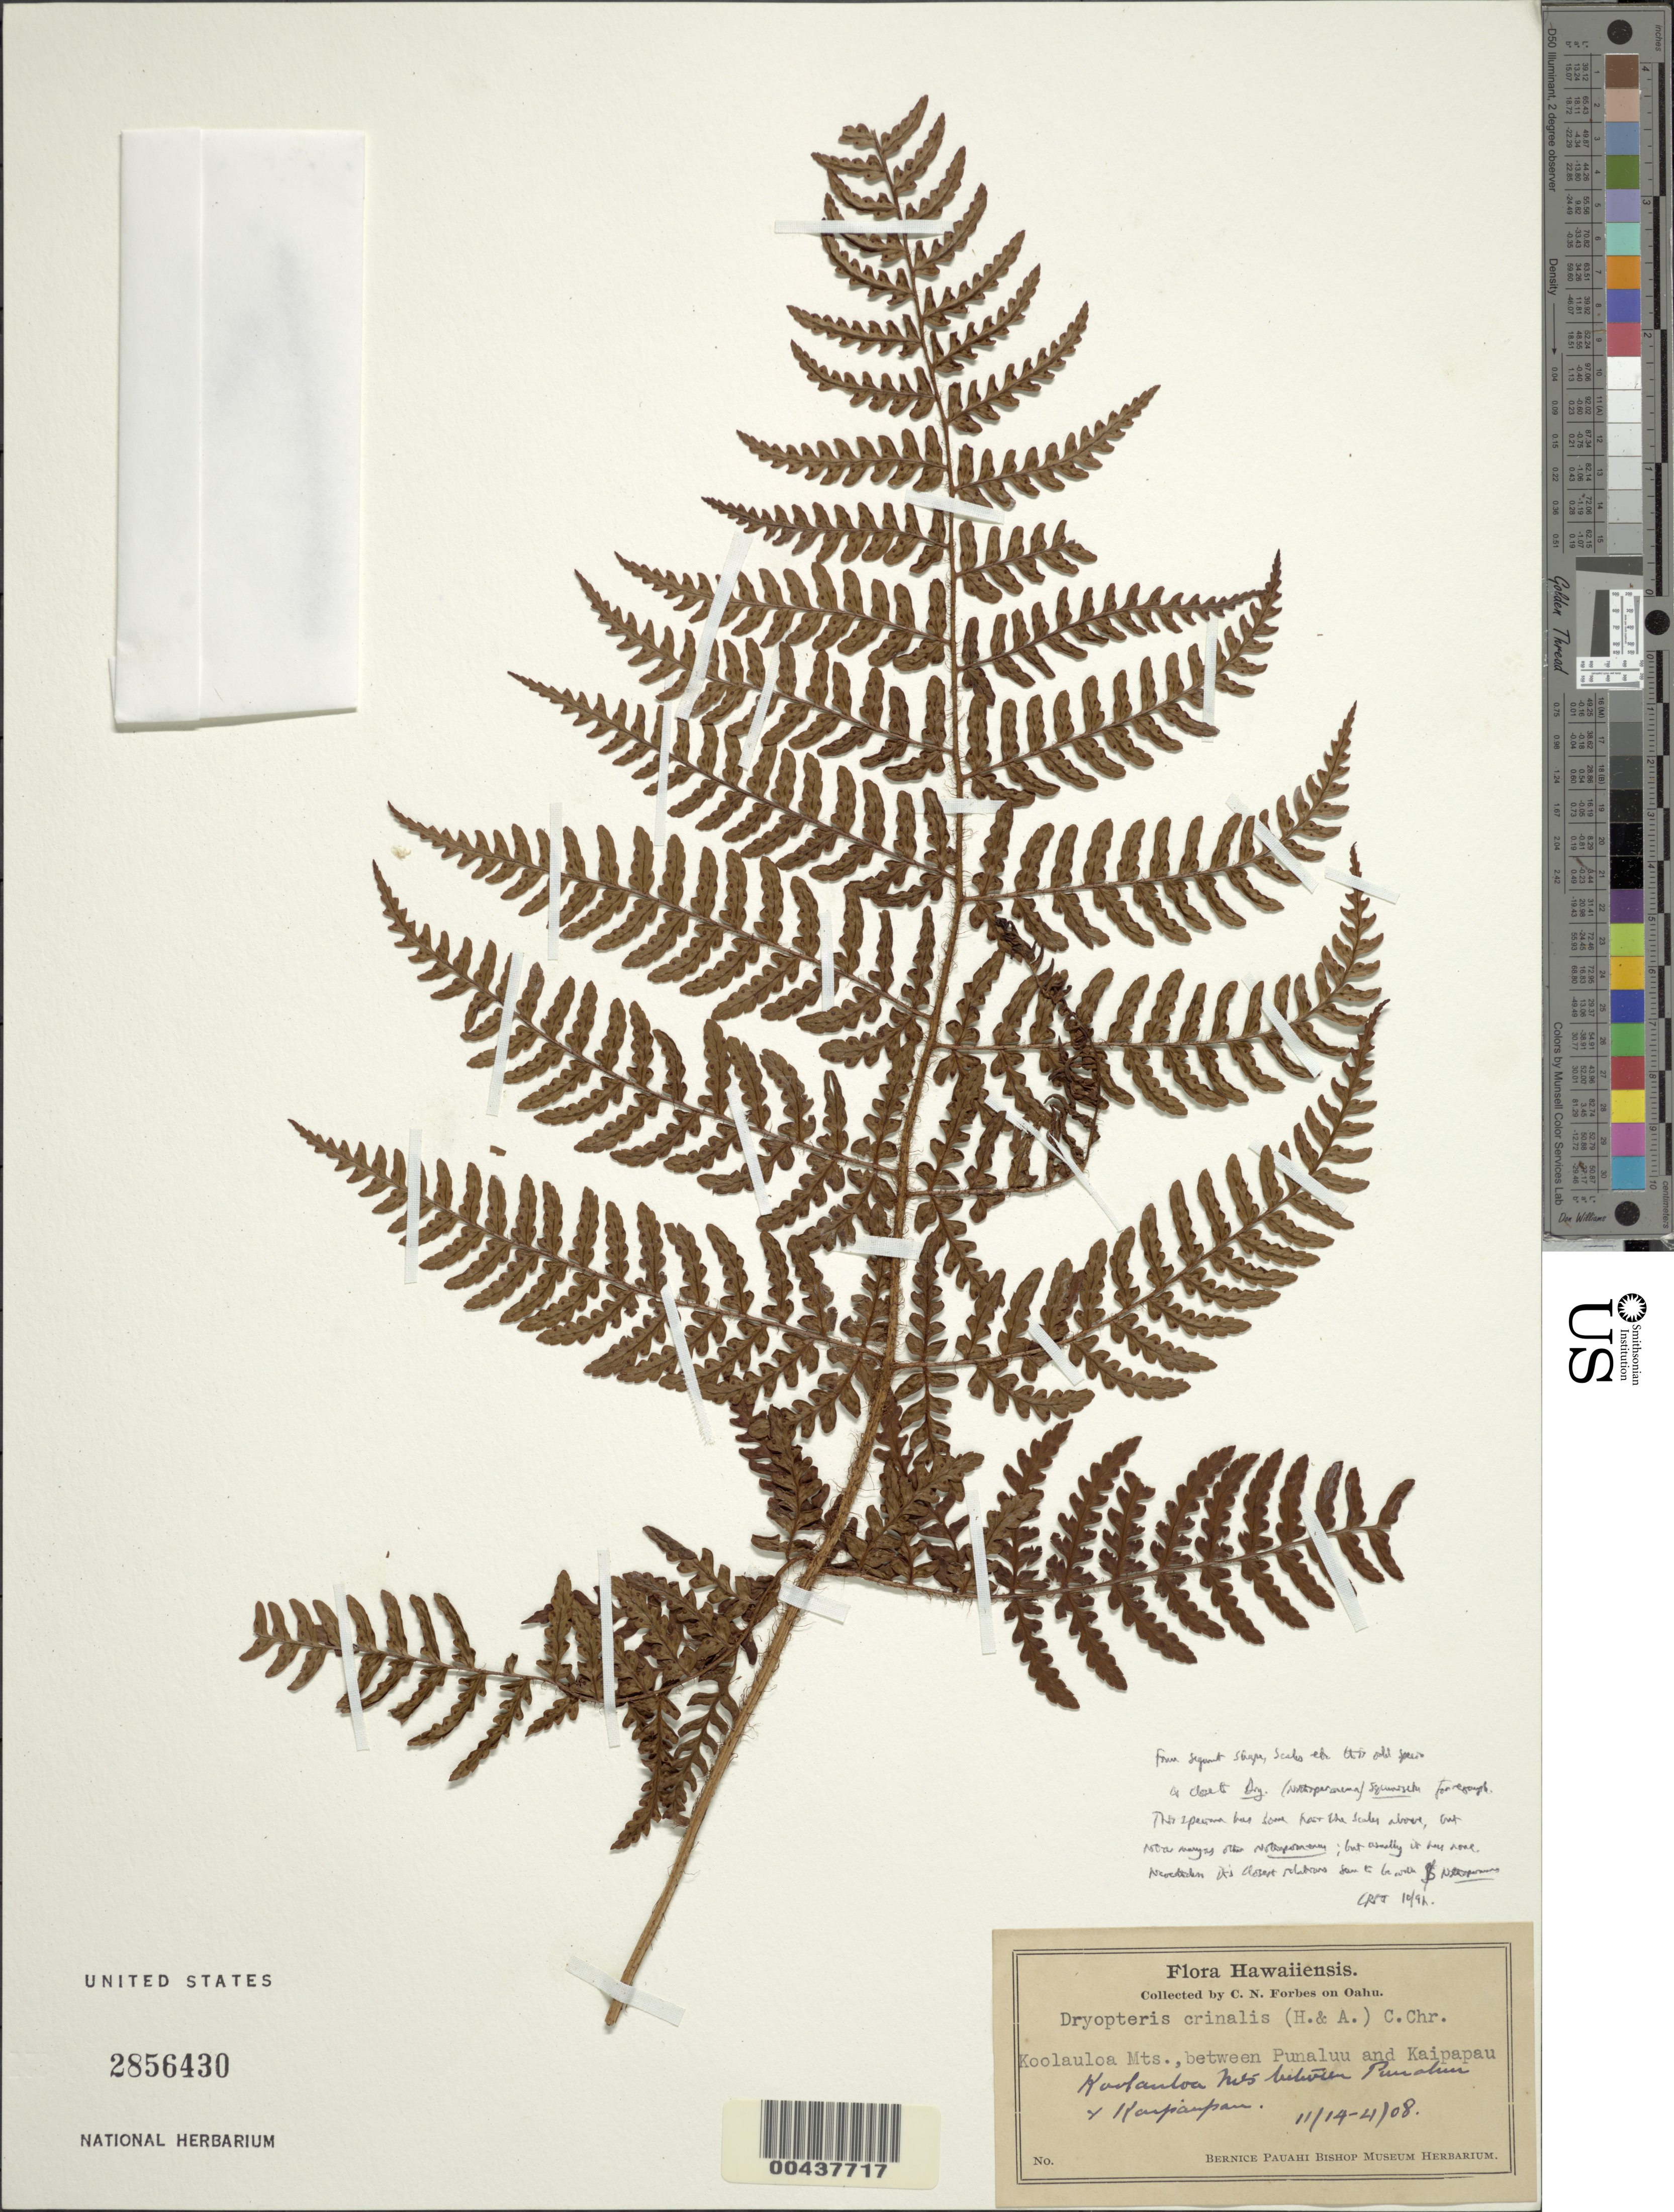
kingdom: Plantae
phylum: Tracheophyta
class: Polypodiopsida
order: Polypodiales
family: Dryopteridaceae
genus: Dryopteris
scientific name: Dryopteris crinalis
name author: C. Chr.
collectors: C. N. Forbes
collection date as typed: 14 Nov 1908 to 21 Nov 1908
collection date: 1908-11-14/1908-11-21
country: United States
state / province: Hawaii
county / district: Honolulu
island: Oahu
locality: Koolauloa Mts., between Punaluu and Kaipapau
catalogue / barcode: US 2856430